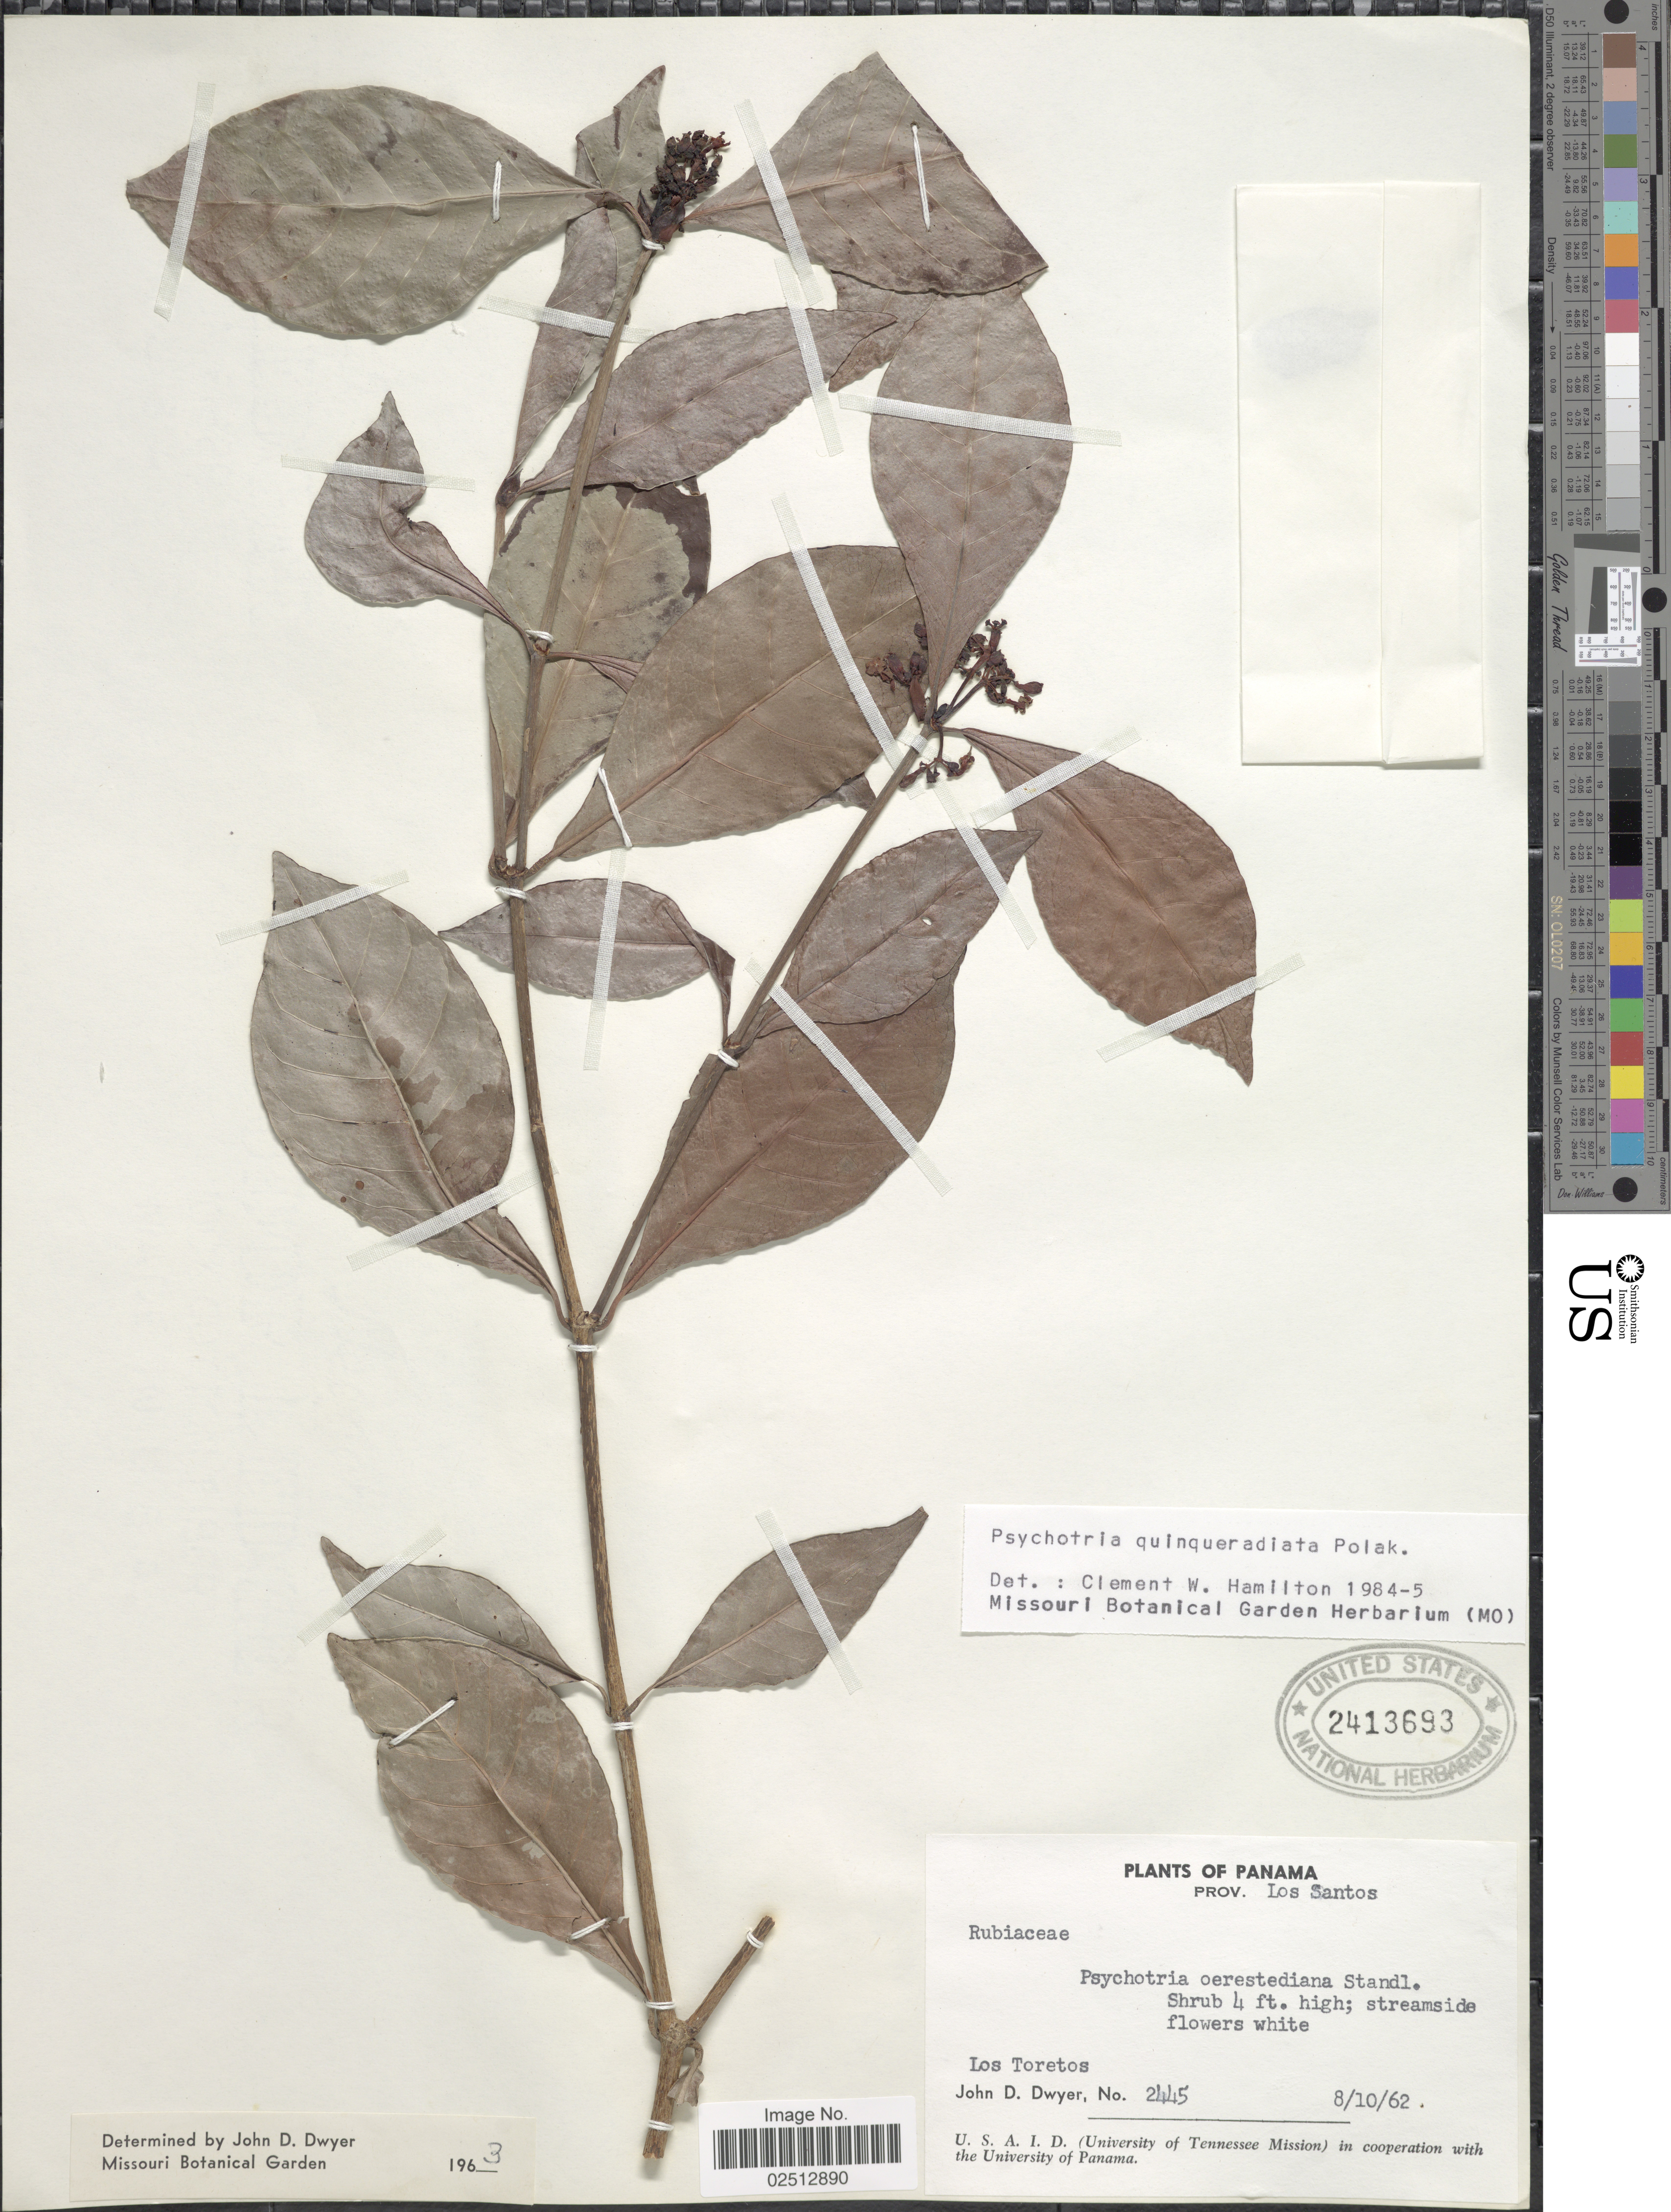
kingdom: Plantae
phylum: Tracheophyta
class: Magnoliopsida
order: Gentianales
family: Rubiaceae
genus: Psychotria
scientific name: Psychotria quinqueradiata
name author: Pol.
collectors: J. D. Dwyer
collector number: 2445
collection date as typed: Transcribed d/m/y: 8/10/62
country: Panama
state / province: Los Santos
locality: Prov. Los Santos. Los Toretos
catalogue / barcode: US 2413693